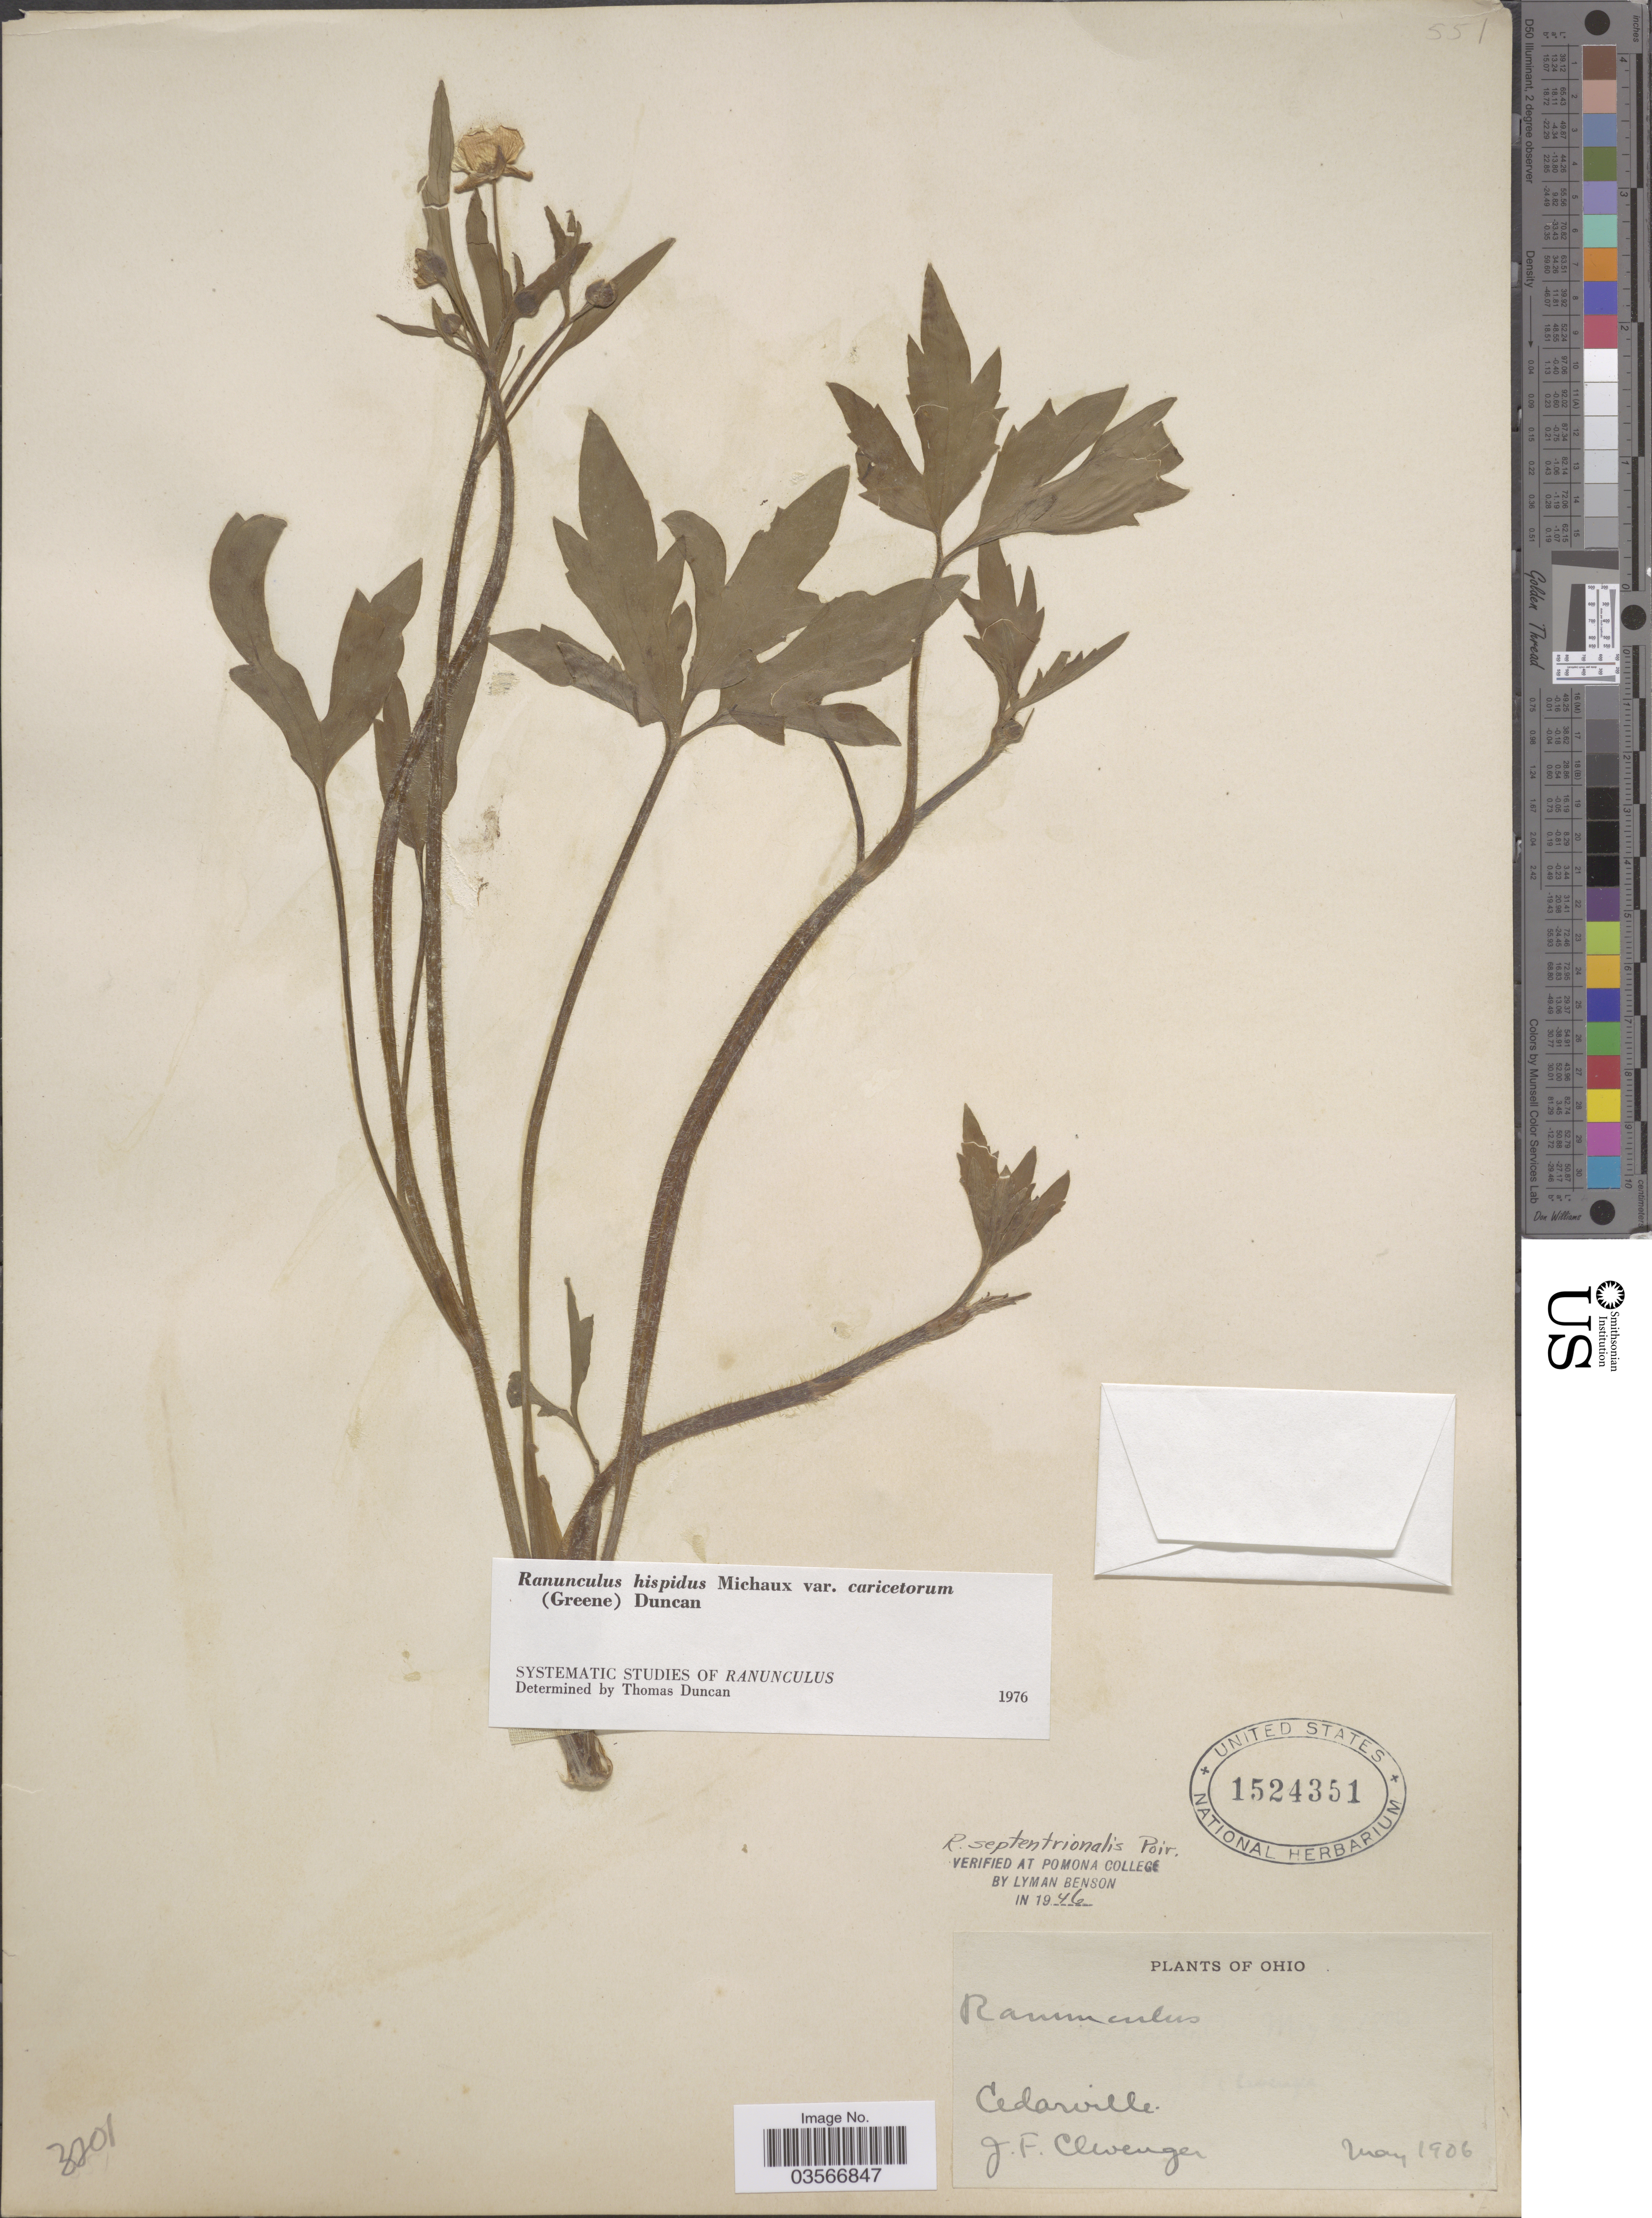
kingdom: Plantae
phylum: Tracheophyta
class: Magnoliopsida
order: Ranunculales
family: Ranunculaceae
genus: Ranunculus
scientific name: Ranunculus hispidus var. caricetorum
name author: Michx.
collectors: J. F. Clevenger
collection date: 1906-05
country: United States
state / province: Ohio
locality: Cedarville.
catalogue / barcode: US 1524351